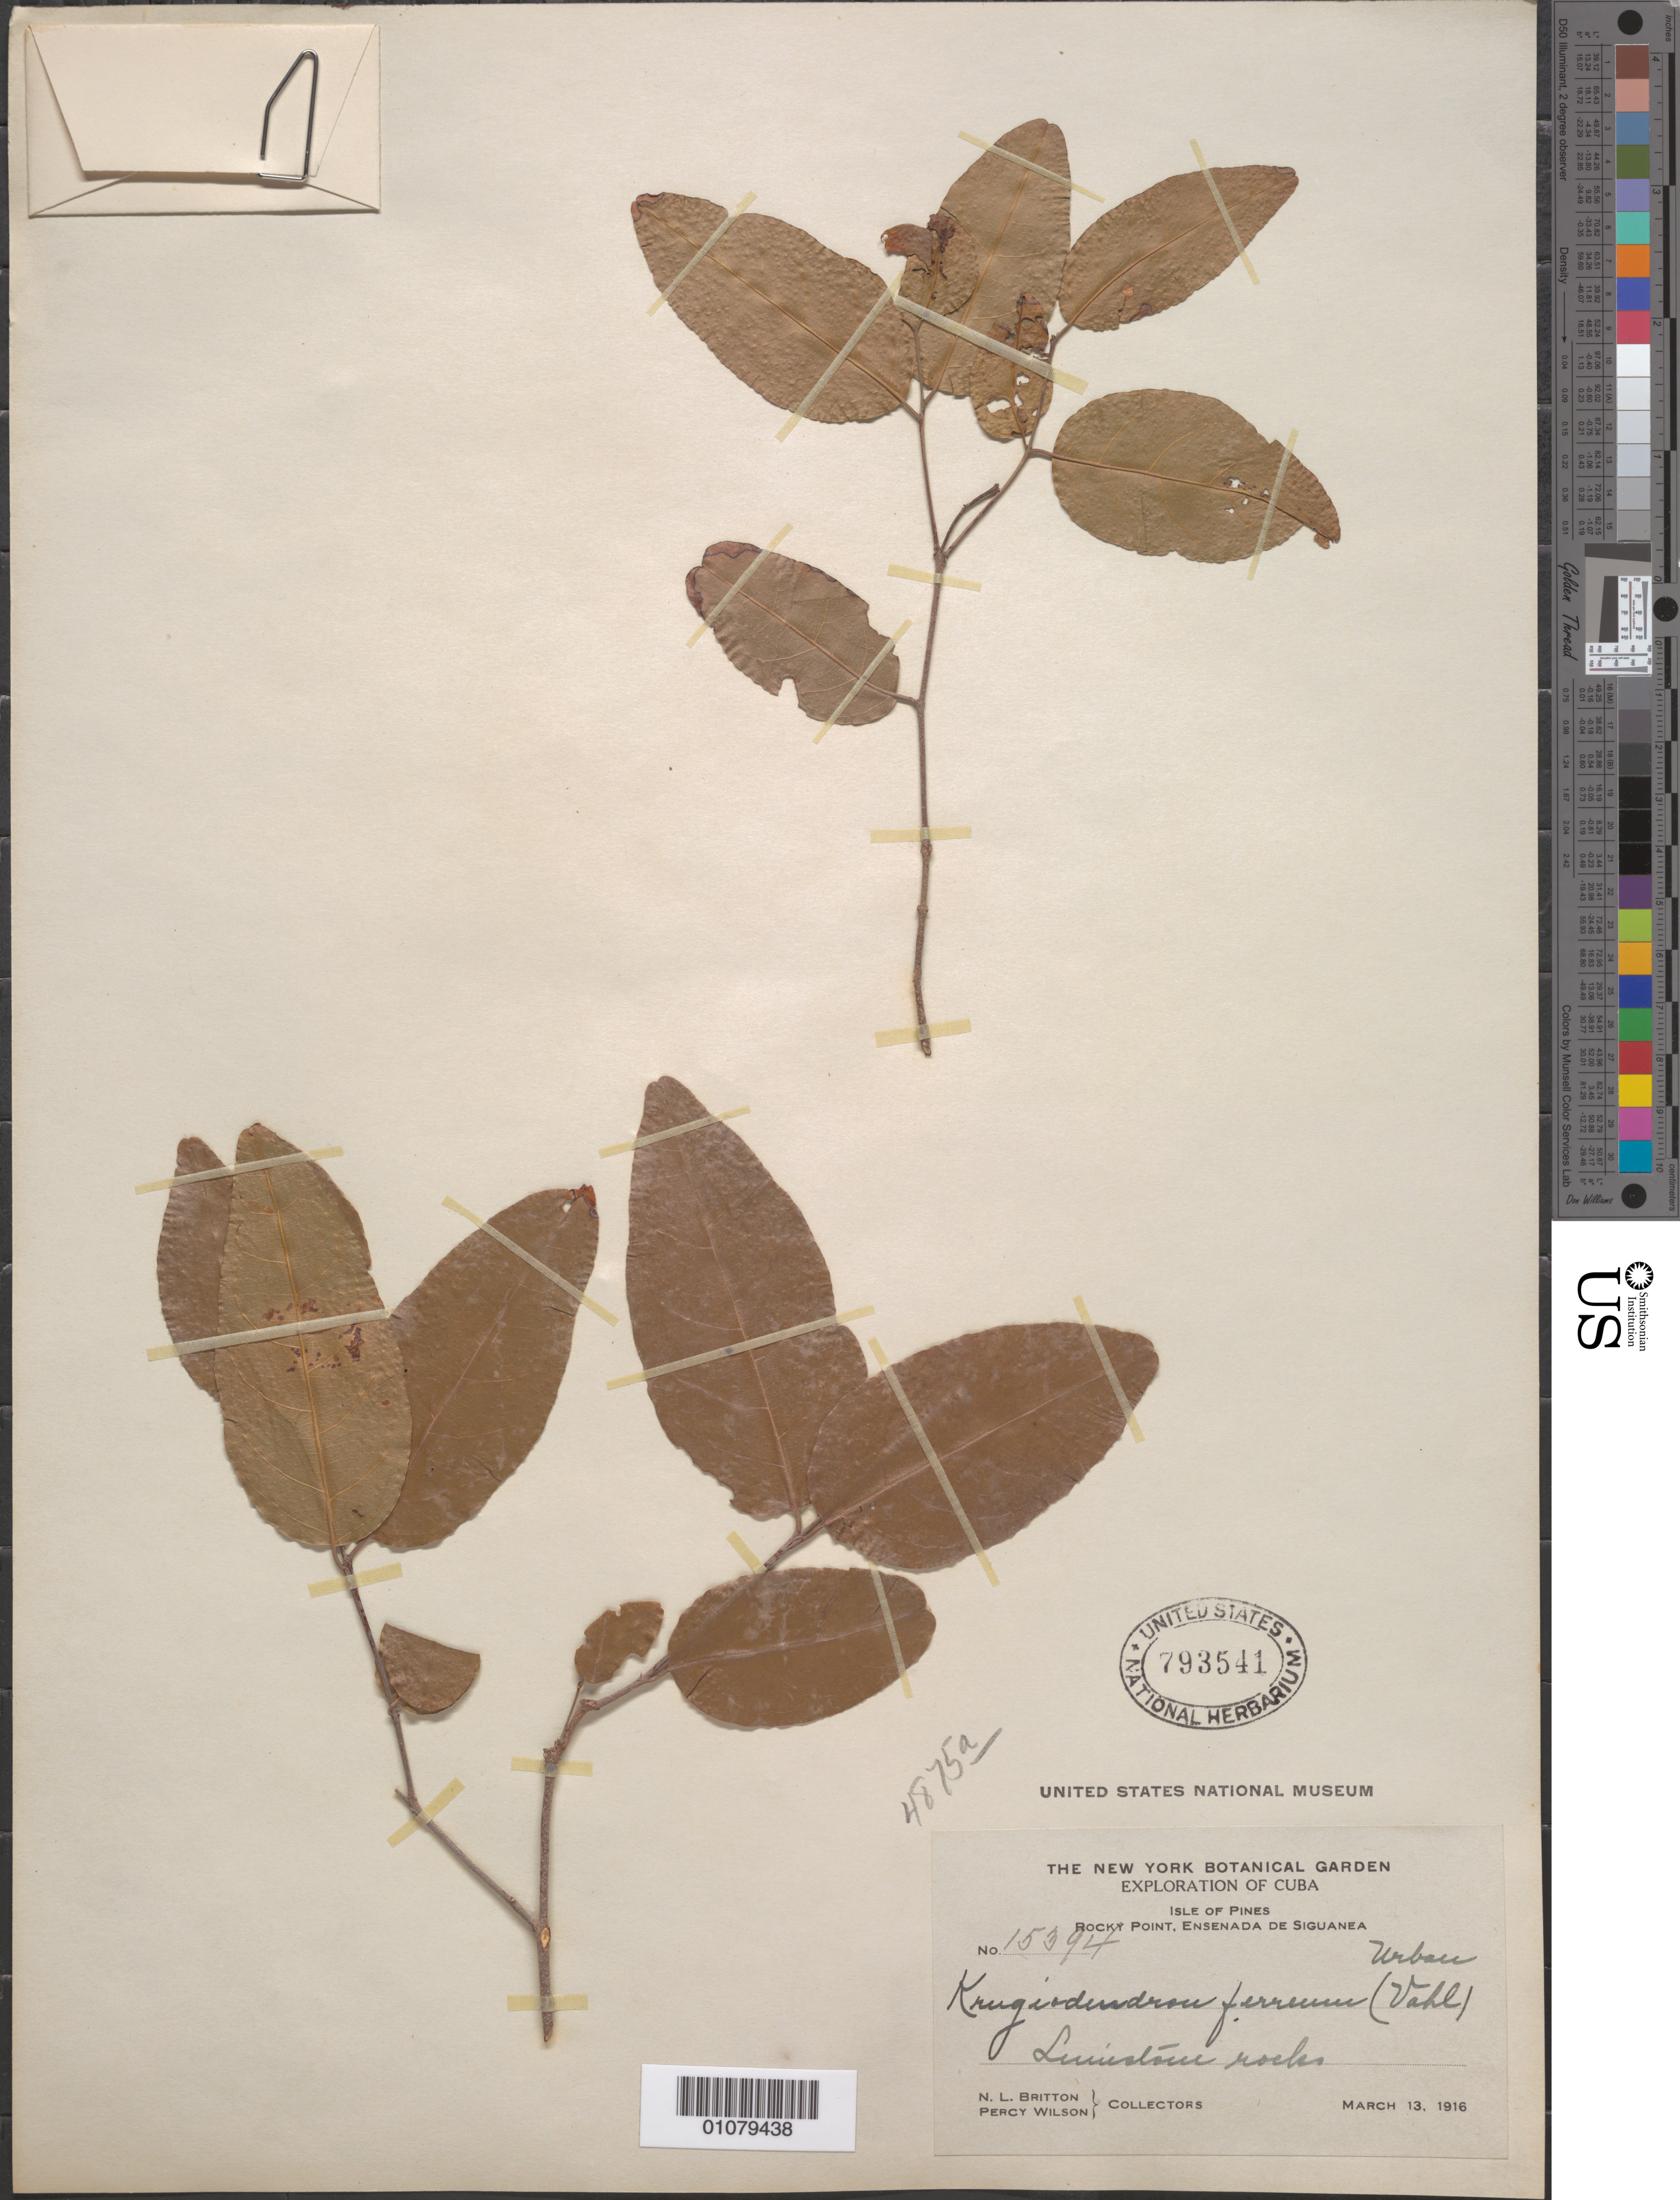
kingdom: Plantae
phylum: Tracheophyta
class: Magnoliopsida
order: Rosales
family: Rhamnaceae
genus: Krugiodendron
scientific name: Krugiodendron ferreum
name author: (Vahl) Urb.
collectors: N. Britton & P. Wilson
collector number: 15394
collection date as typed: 13 Mar 1916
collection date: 1916-03-13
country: Cuba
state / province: Isla de La Juventud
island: Isla de la Juventud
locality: Isle of Pines, Rocky Point, Ensenada De Siguanea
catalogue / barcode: US 793541